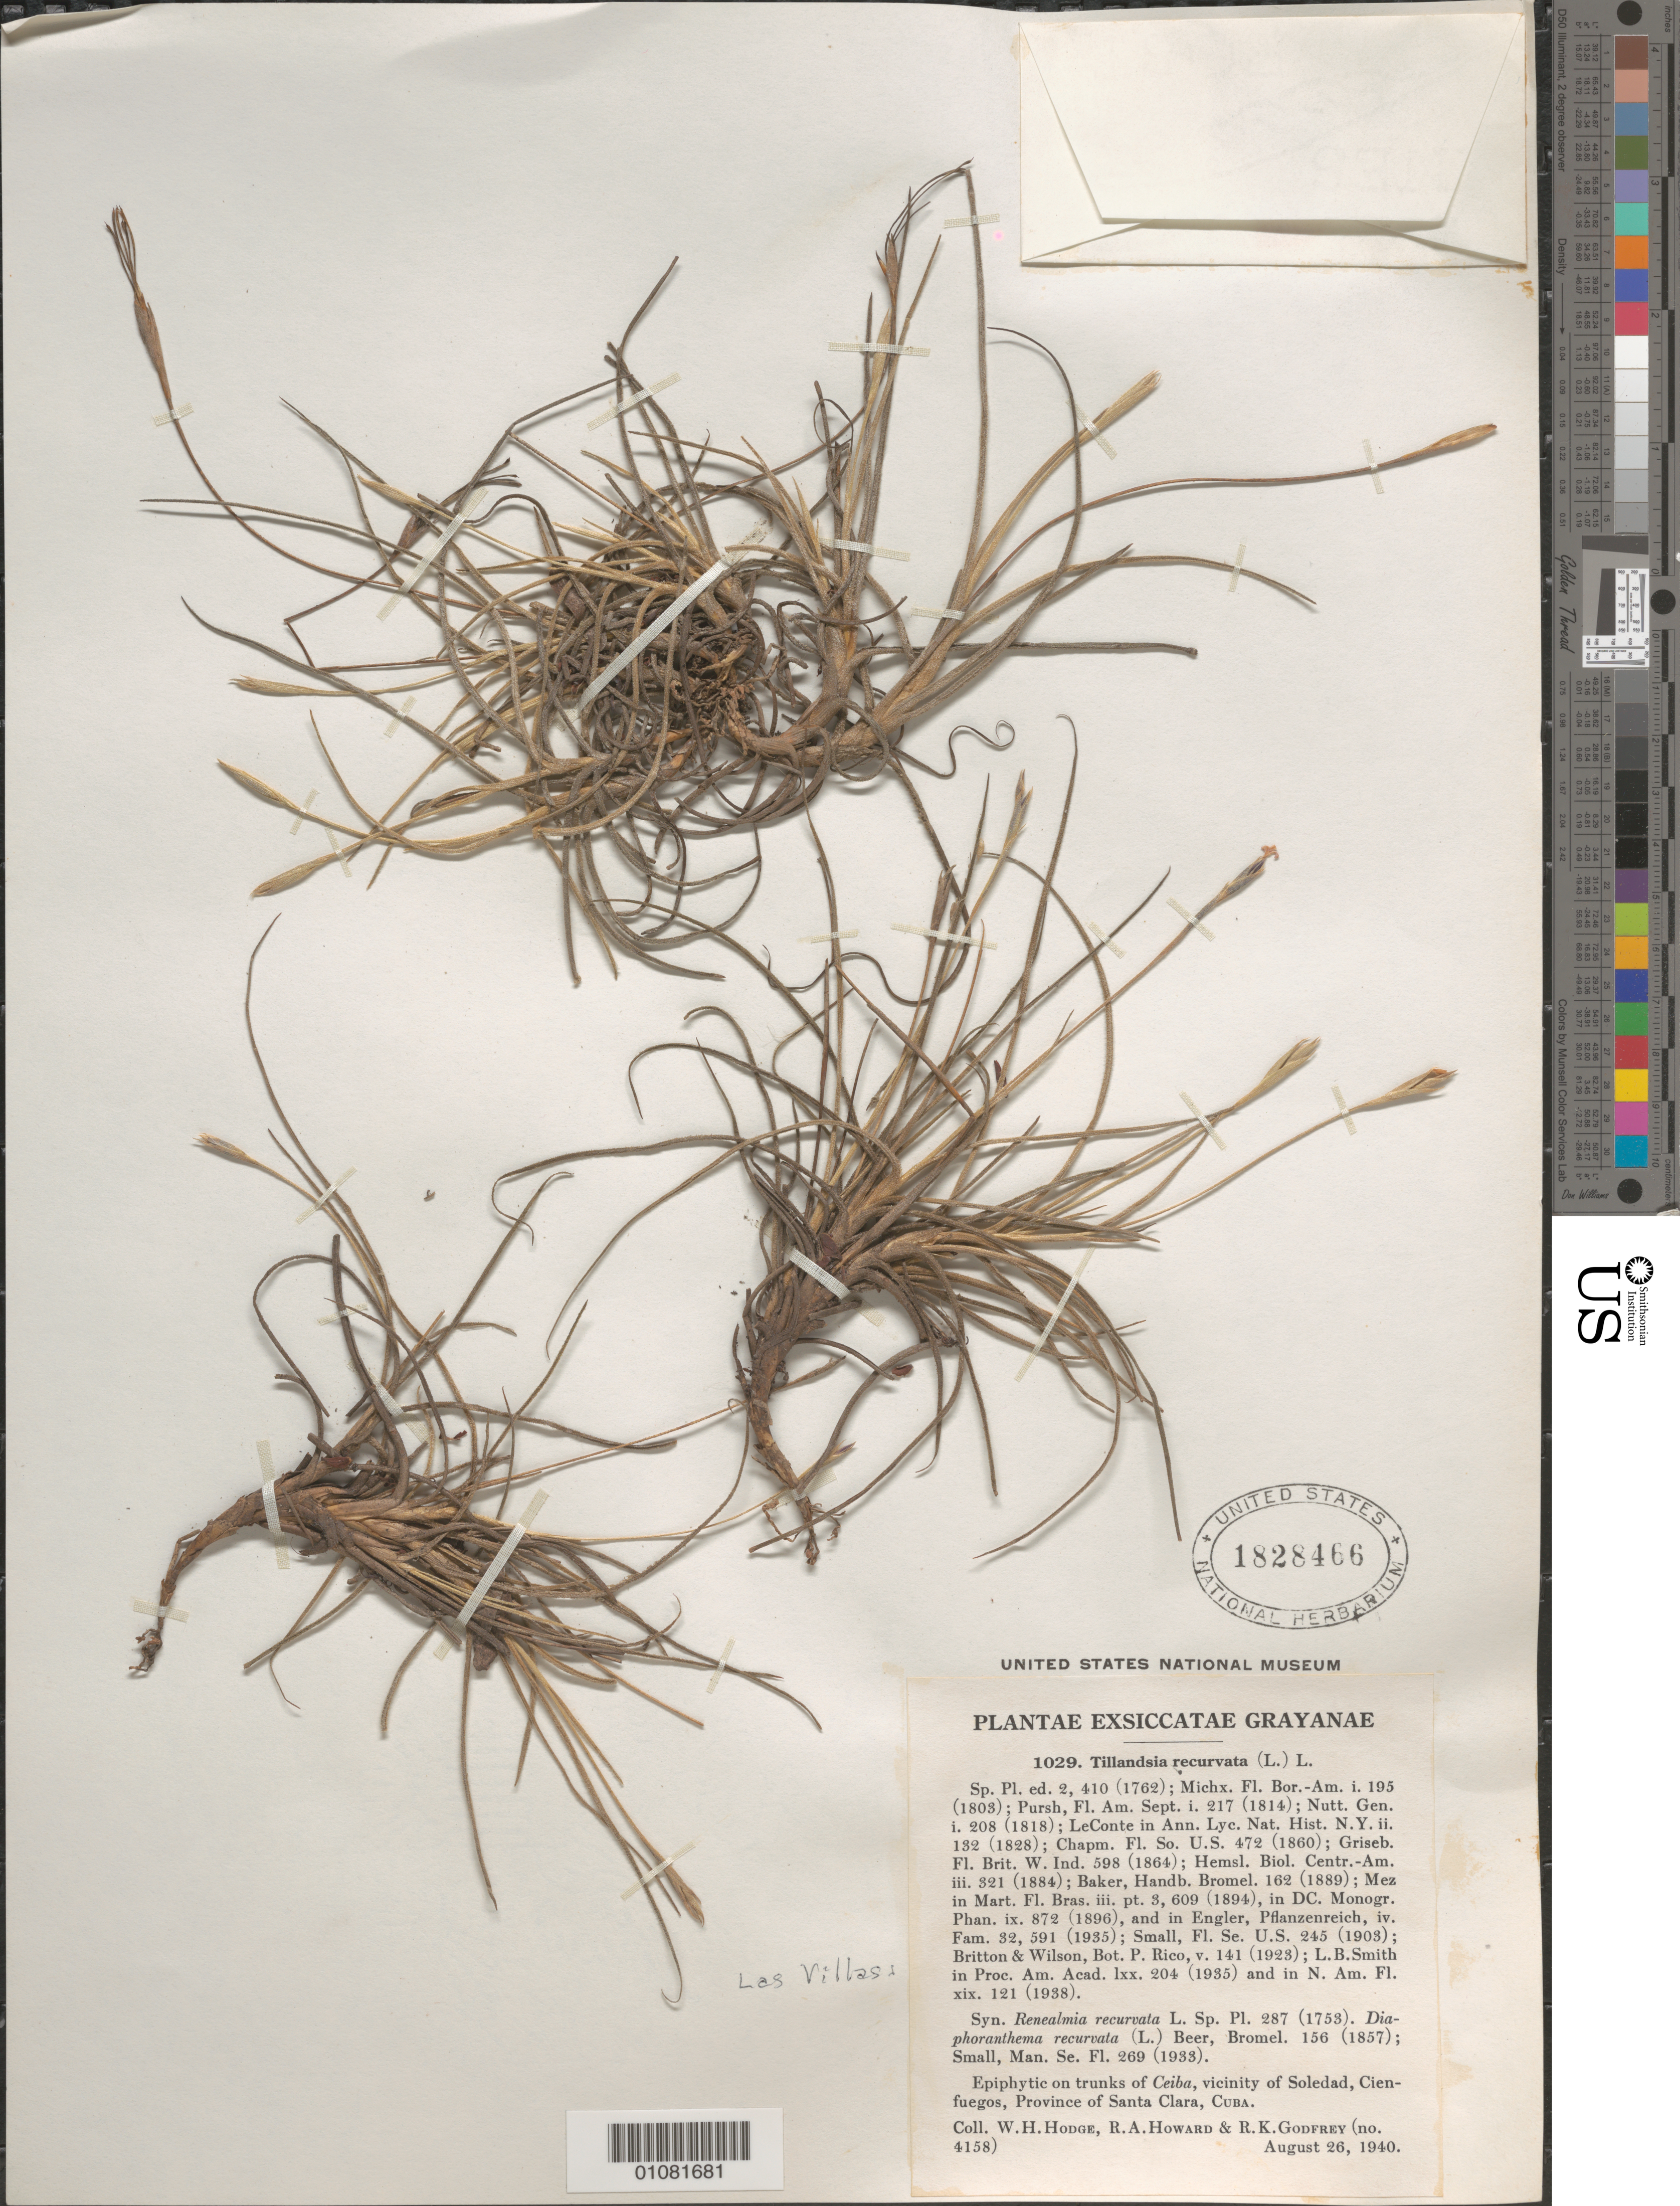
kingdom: Plantae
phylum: Tracheophyta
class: Liliopsida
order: Poales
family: Bromeliaceae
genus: Tillandsia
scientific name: Tillandsia recurvata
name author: L.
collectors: W. Hodge, R. A. Howard & R. K. Godfrey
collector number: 4158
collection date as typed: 26 Aug 1940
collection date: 1940-08-26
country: Cuba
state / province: Cienfuegos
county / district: Santa Clara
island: Cuba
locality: Soledad, Cienfuegos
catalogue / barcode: US 1828466